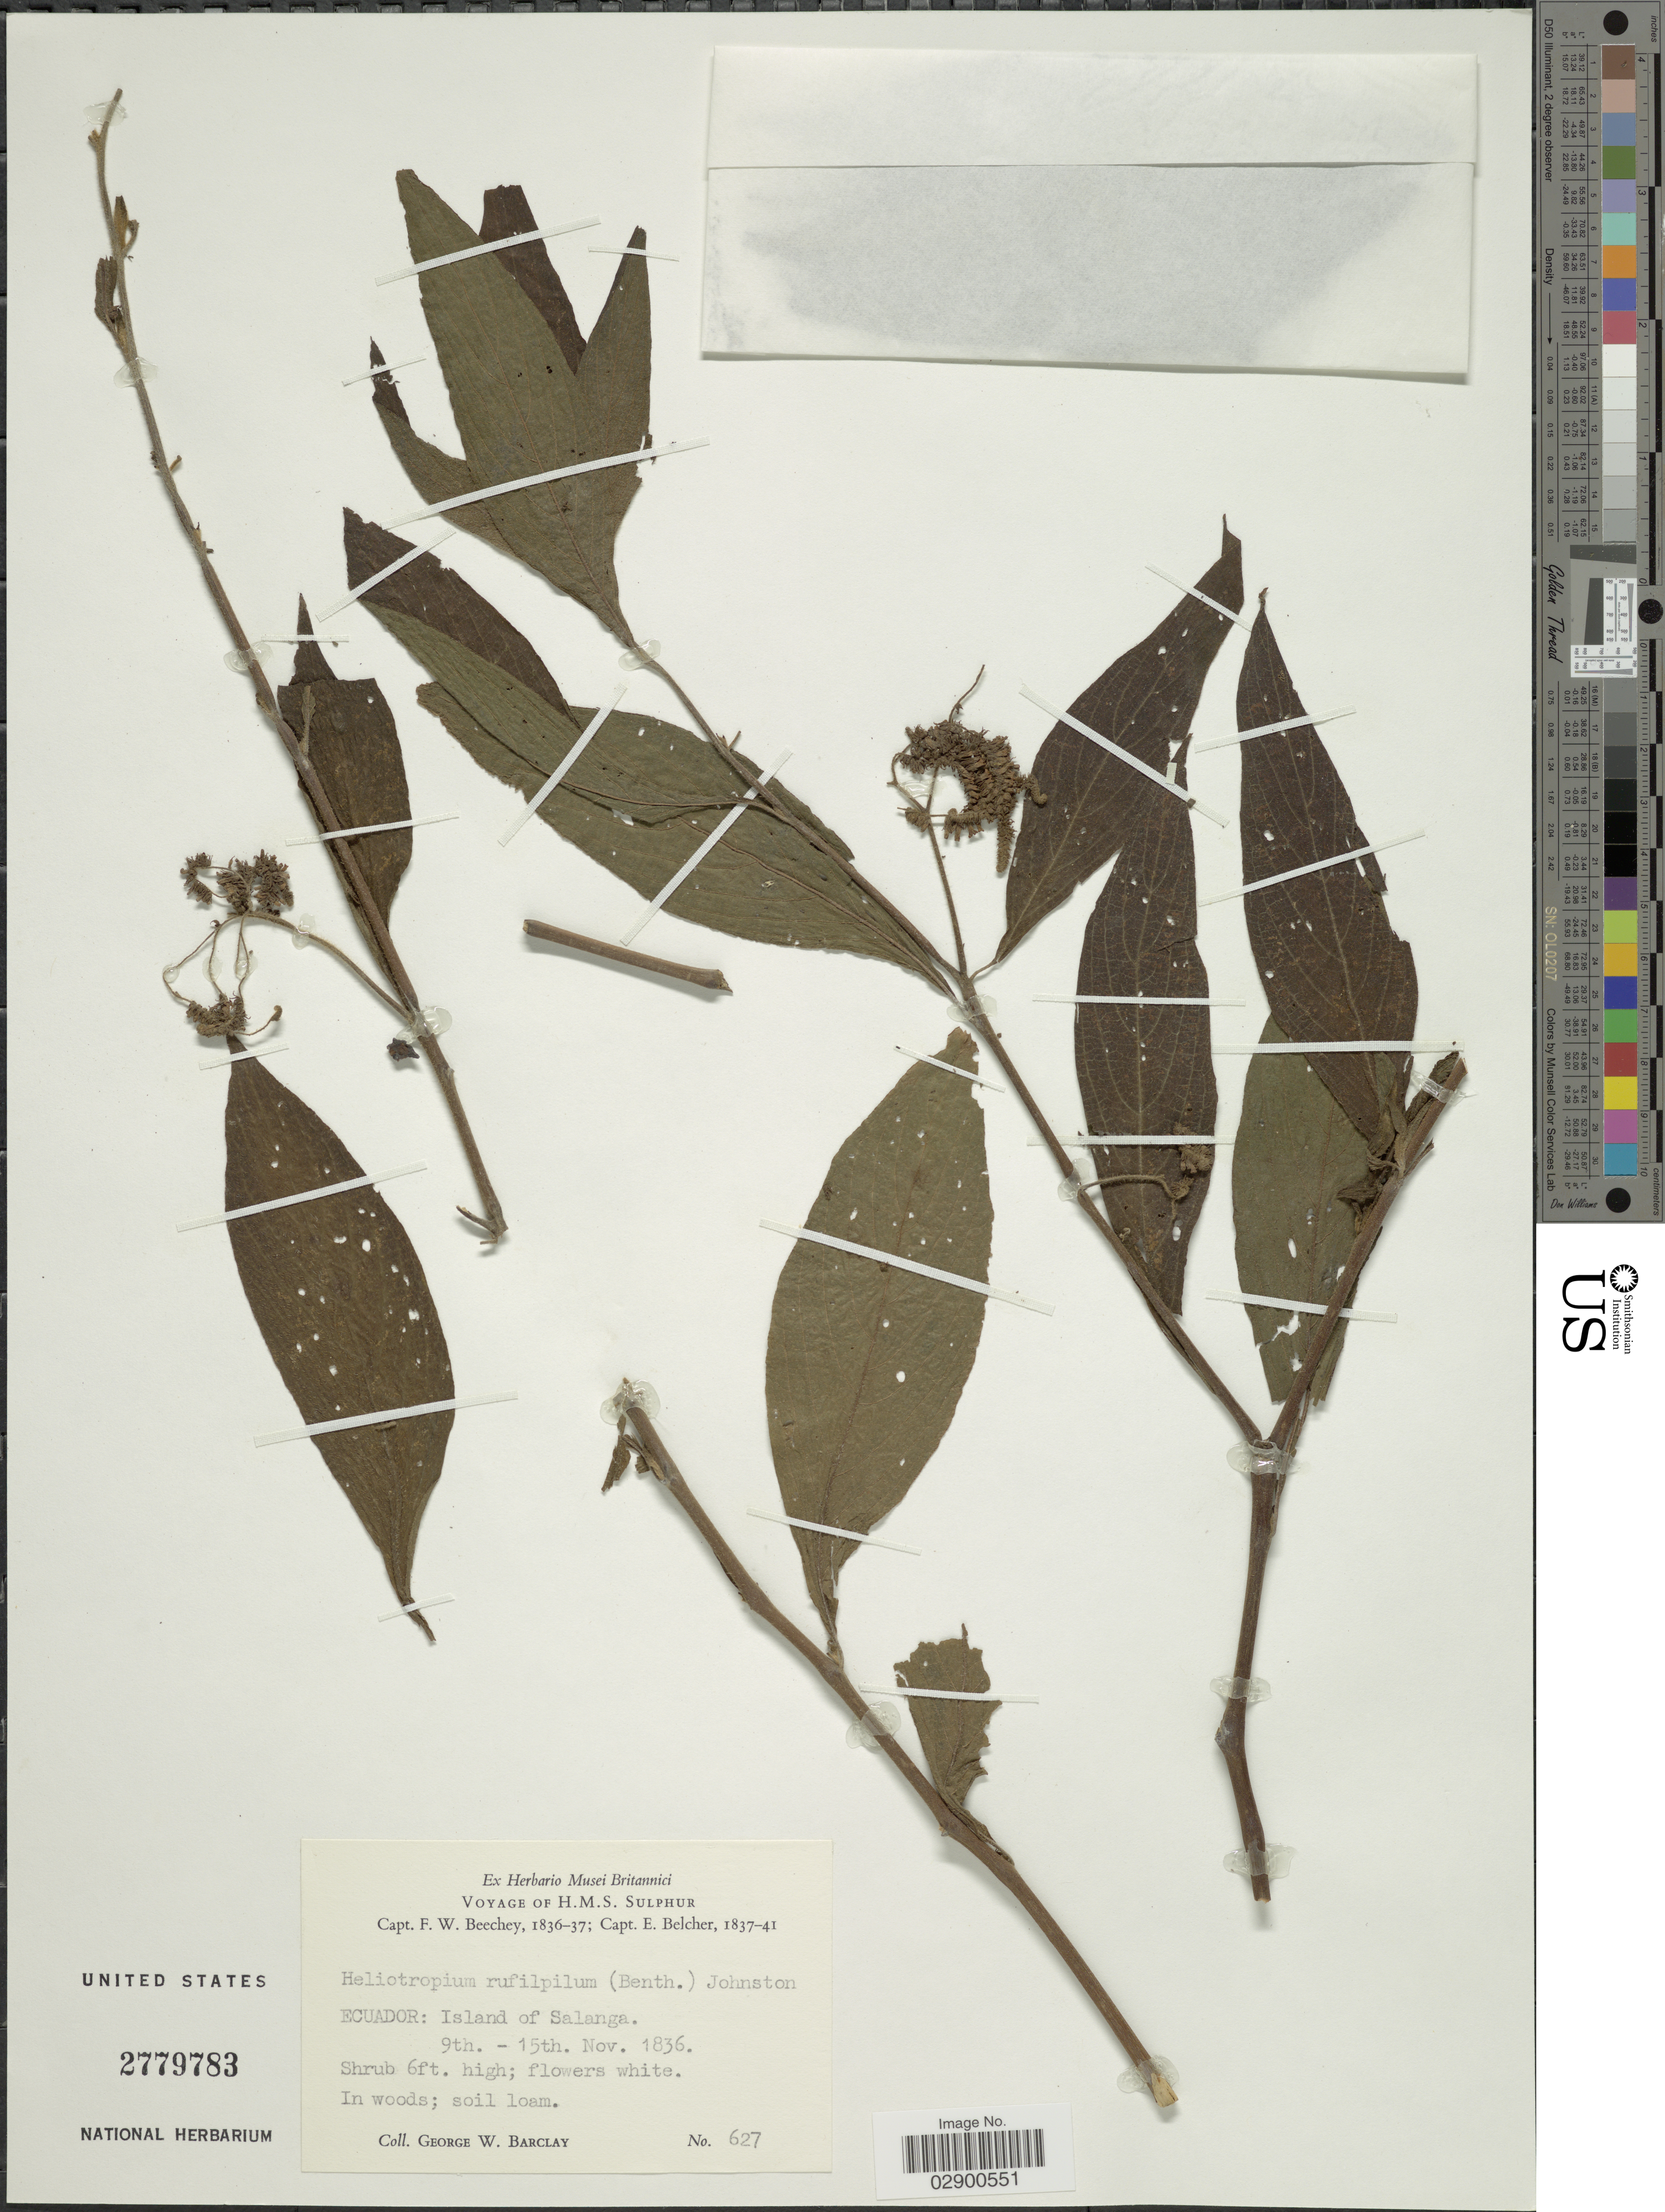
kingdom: Plantae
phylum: Tracheophyta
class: Magnoliopsida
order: Boraginales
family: Heliotropiaceae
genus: Heliotropium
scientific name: Heliotropium rufipilum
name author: (Benth.) I.M. Johnst.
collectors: G. W. Barclay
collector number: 627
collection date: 1836-11-09/1836-11-15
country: Ecuador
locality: Island of Salanga.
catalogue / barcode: US 2779783